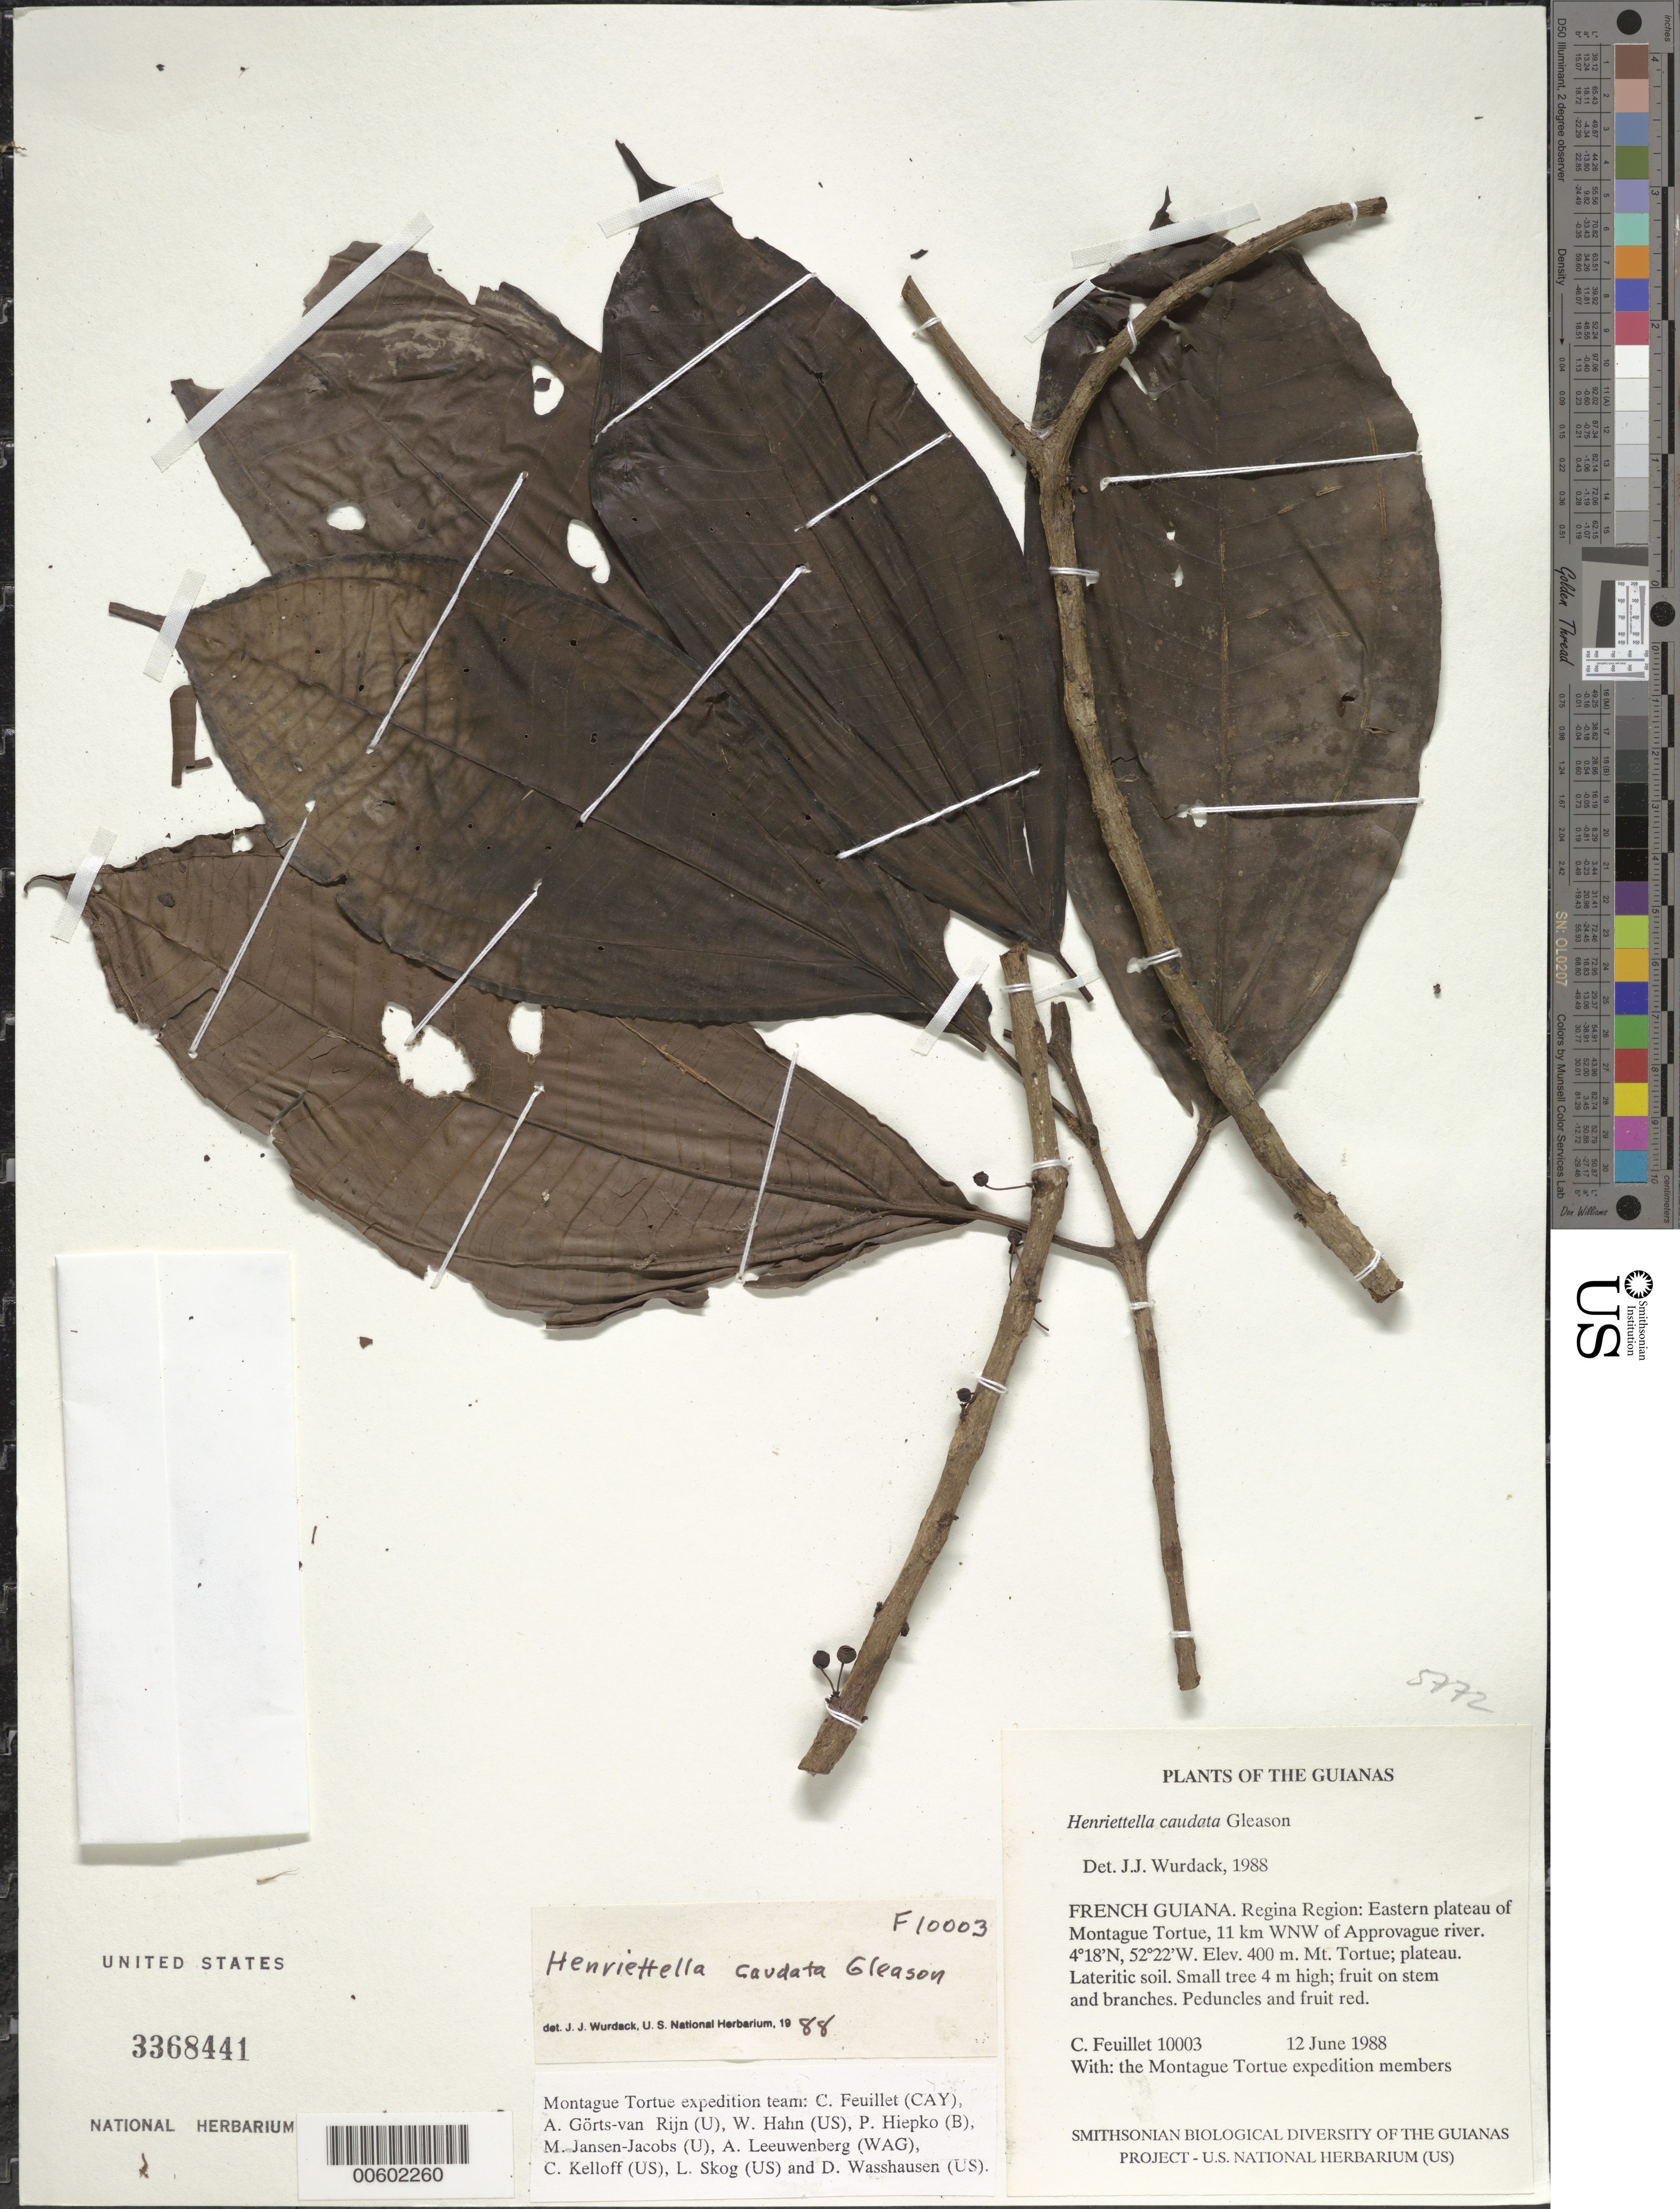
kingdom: Plantae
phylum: Tracheophyta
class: Magnoliopsida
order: Myrtales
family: Melastomataceae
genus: Henriettea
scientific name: Henriettea caudata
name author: (Gleason) Penneys et al.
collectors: C. Feuillet & Montagne Torte Exped. members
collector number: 10003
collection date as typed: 12 June 1988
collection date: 1988-06-12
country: French Guiana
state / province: Cayenne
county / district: Regina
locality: Eastern plateau of Montagne Tortue, 11 km WNW of Approuague river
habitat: Lateritic soil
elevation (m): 400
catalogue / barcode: US 3368441